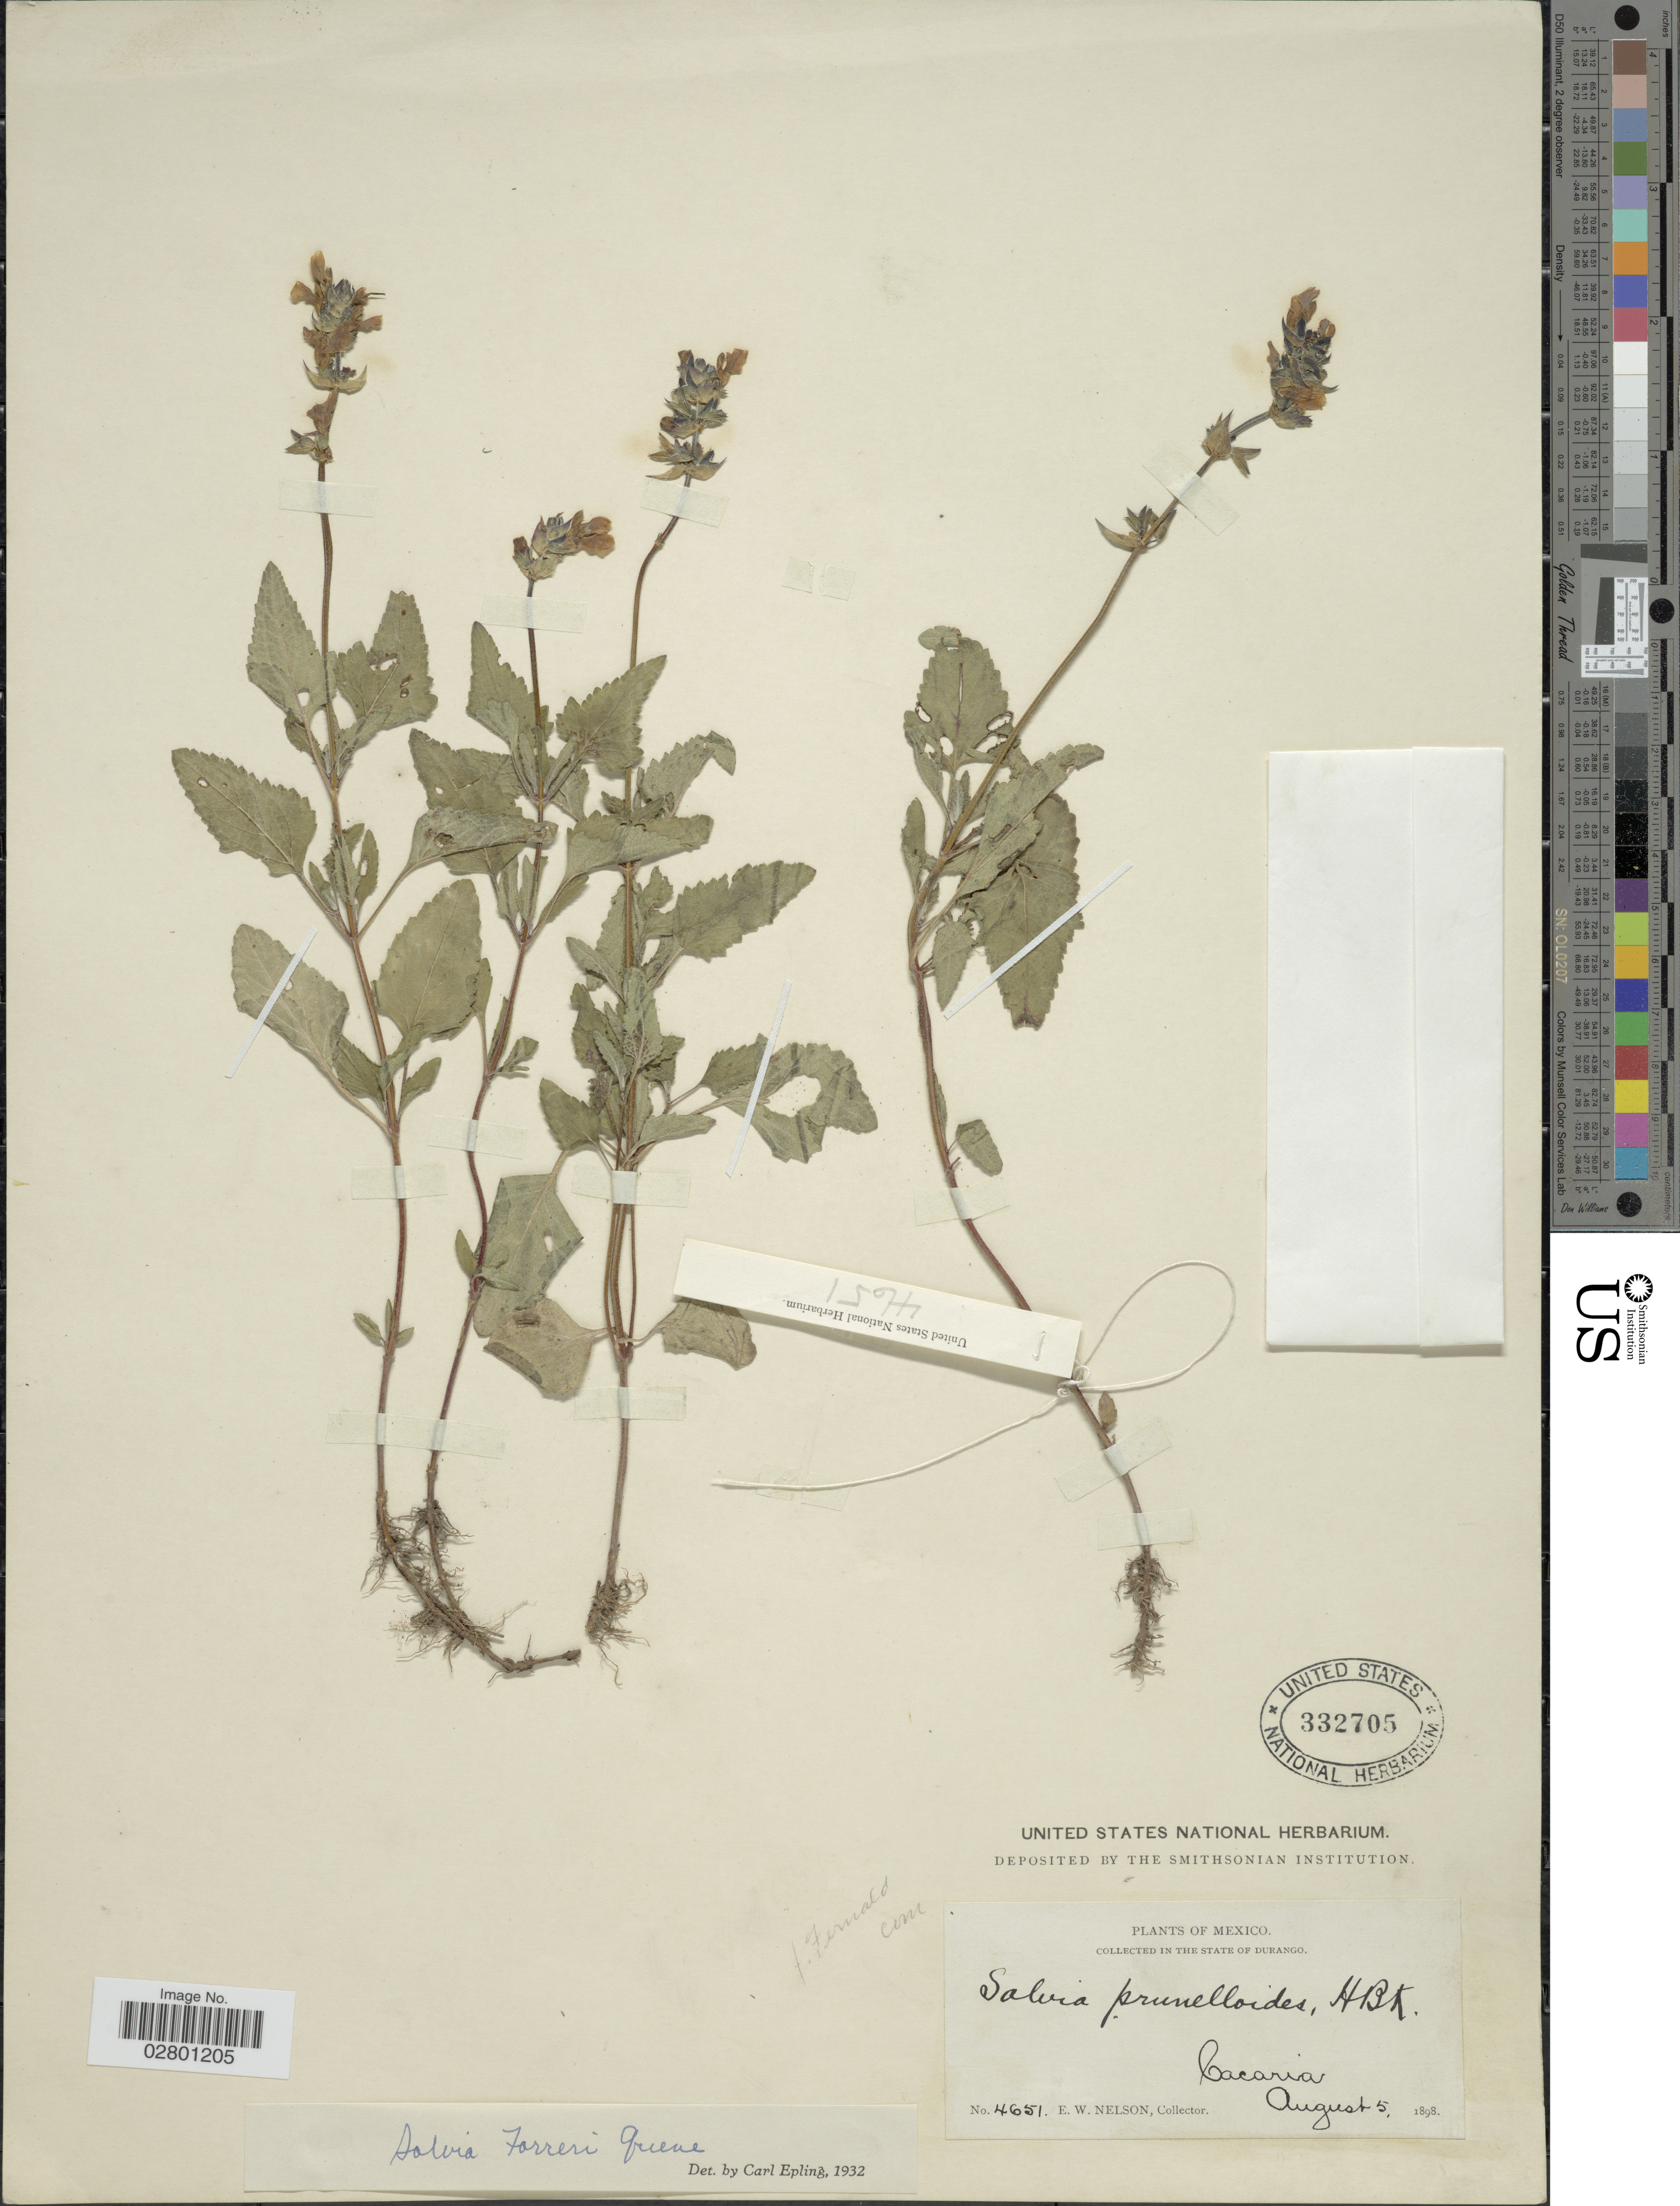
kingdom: Plantae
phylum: Tracheophyta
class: Magnoliopsida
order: Lamiales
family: Lamiaceae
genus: Salvia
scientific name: Salvia forreri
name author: Greene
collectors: E. W. Nelson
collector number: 4651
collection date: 1898-08-05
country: Mexico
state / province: Durango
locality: Cacaria.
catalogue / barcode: US 332705